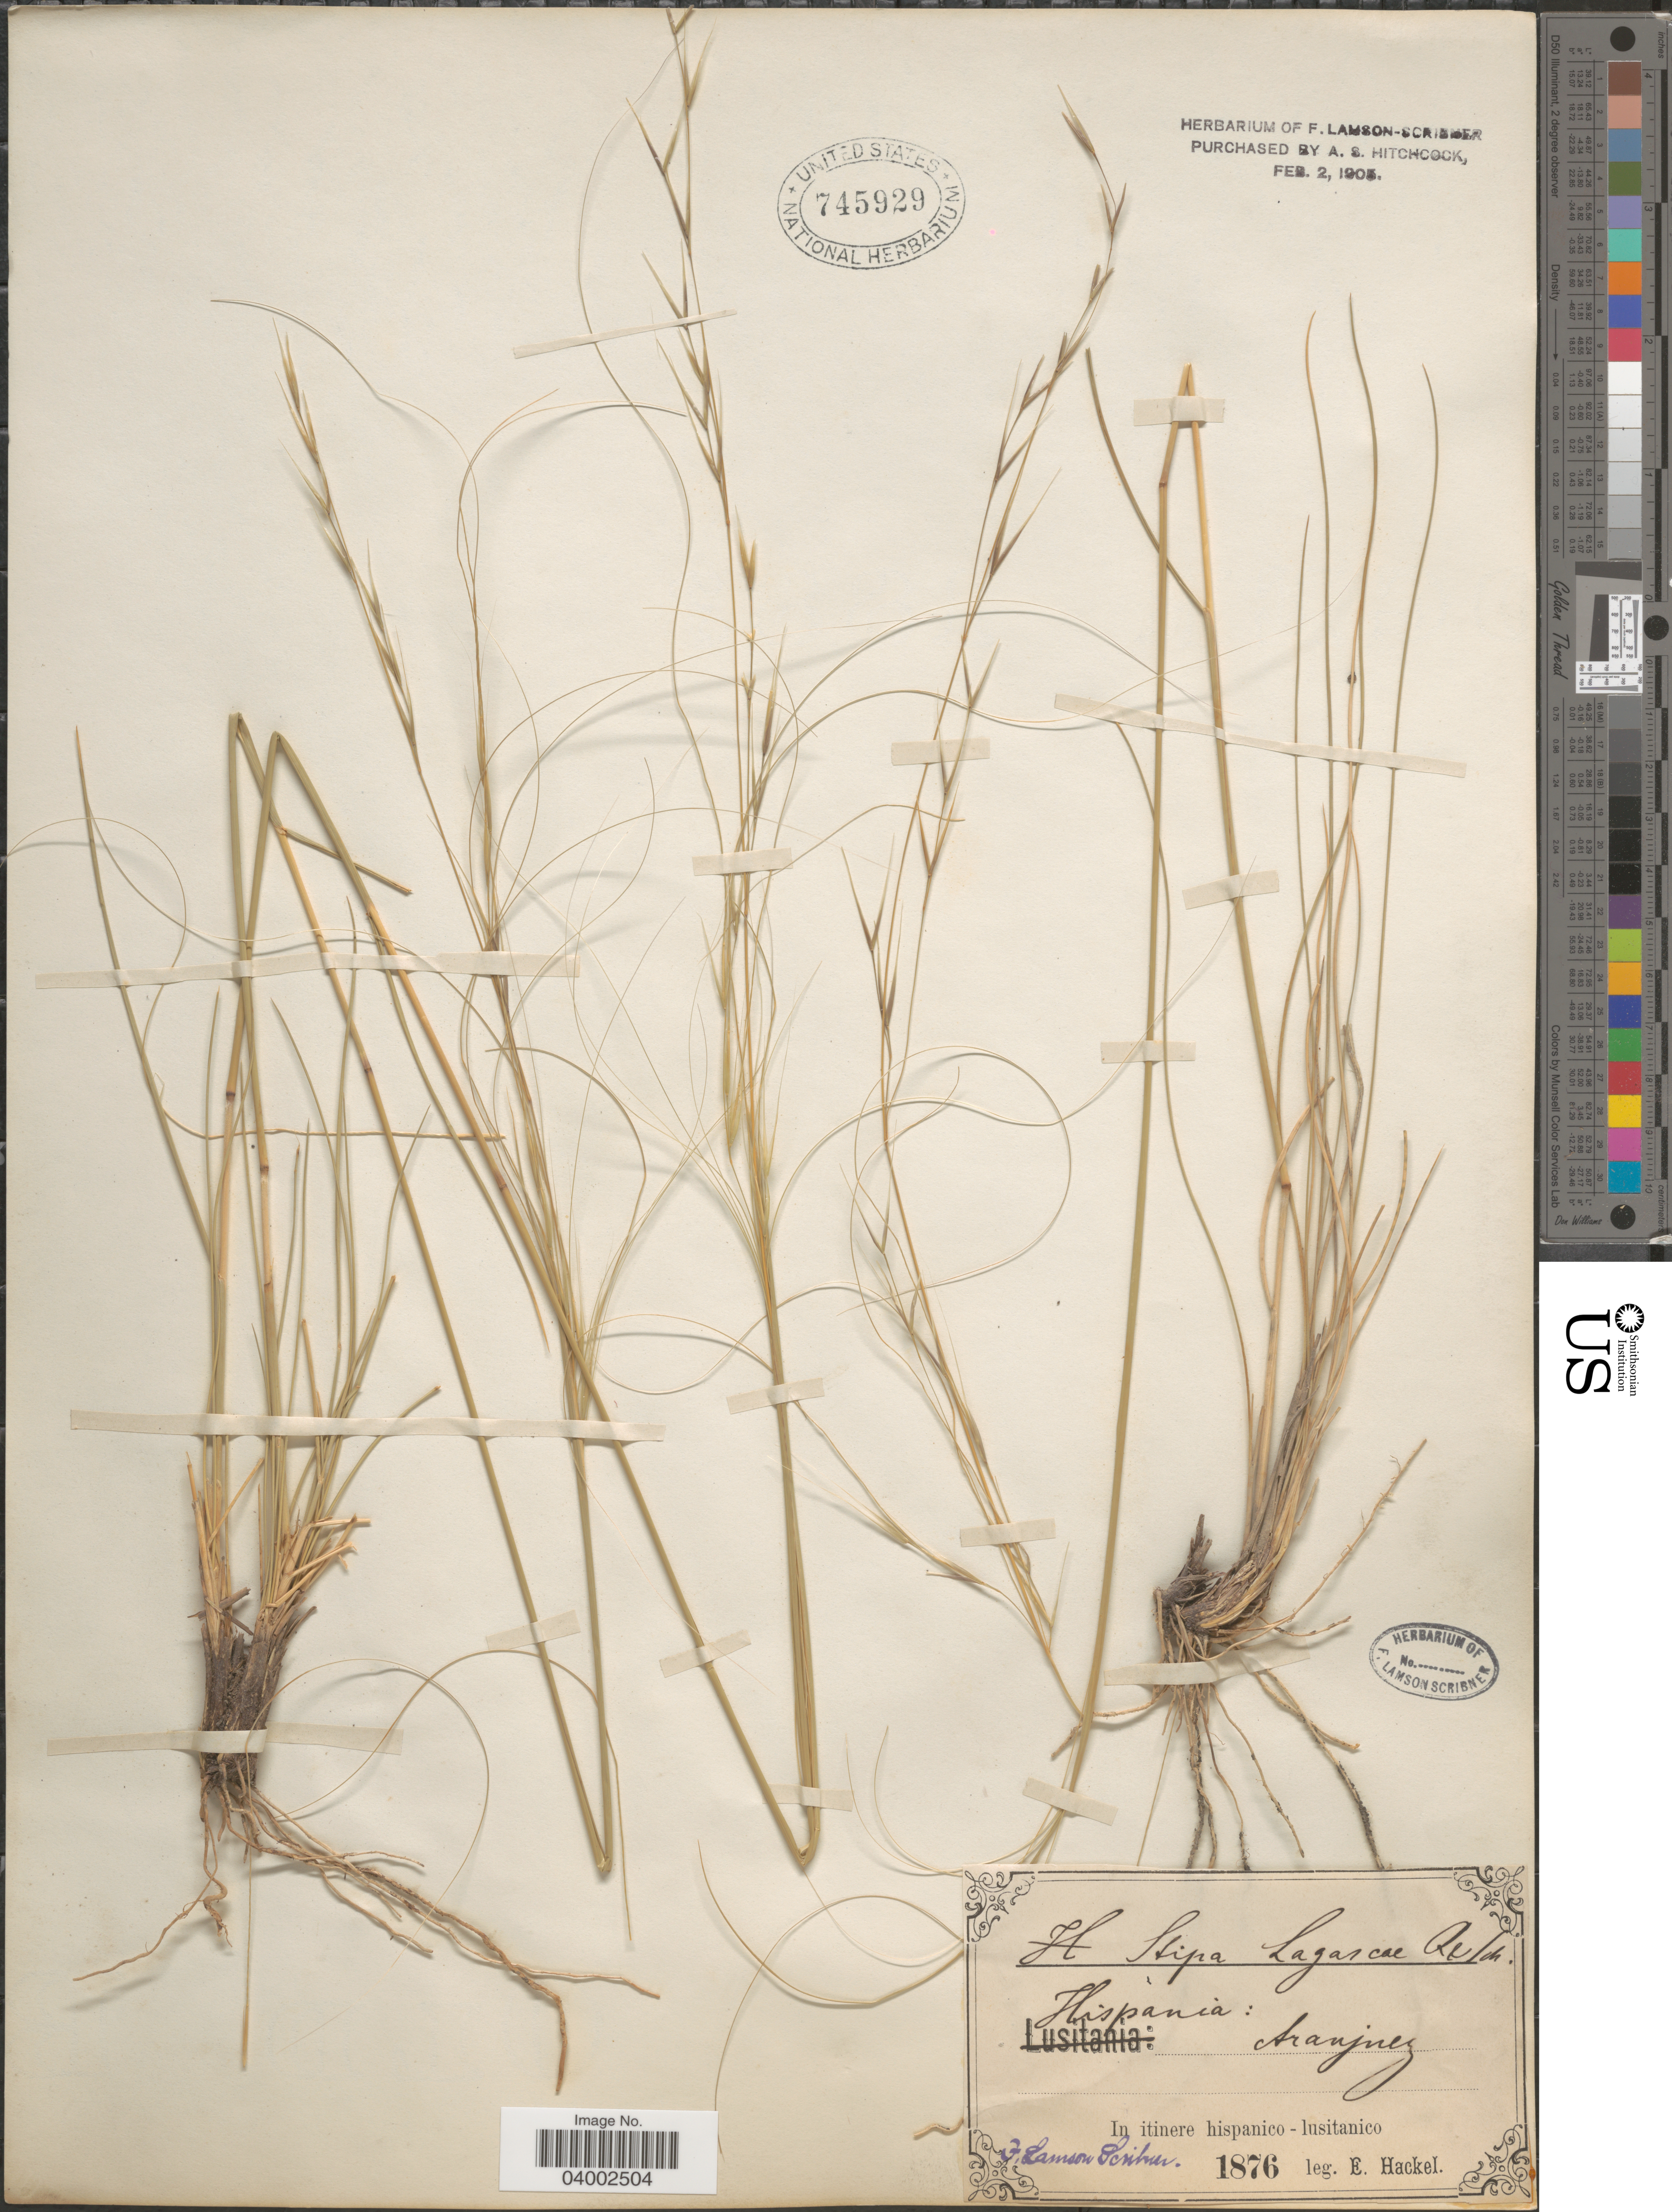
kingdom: Plantae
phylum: Tracheophyta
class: Liliopsida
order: Poales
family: Poaceae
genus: Stipa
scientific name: Stipa lagascae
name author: Schult. & Roem.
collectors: E. Hackel & F. Lamson-Scribner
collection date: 1876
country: Spain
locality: Hispania: Aranjuez. In itinere hispanico - lusitanico.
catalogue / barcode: US 745929